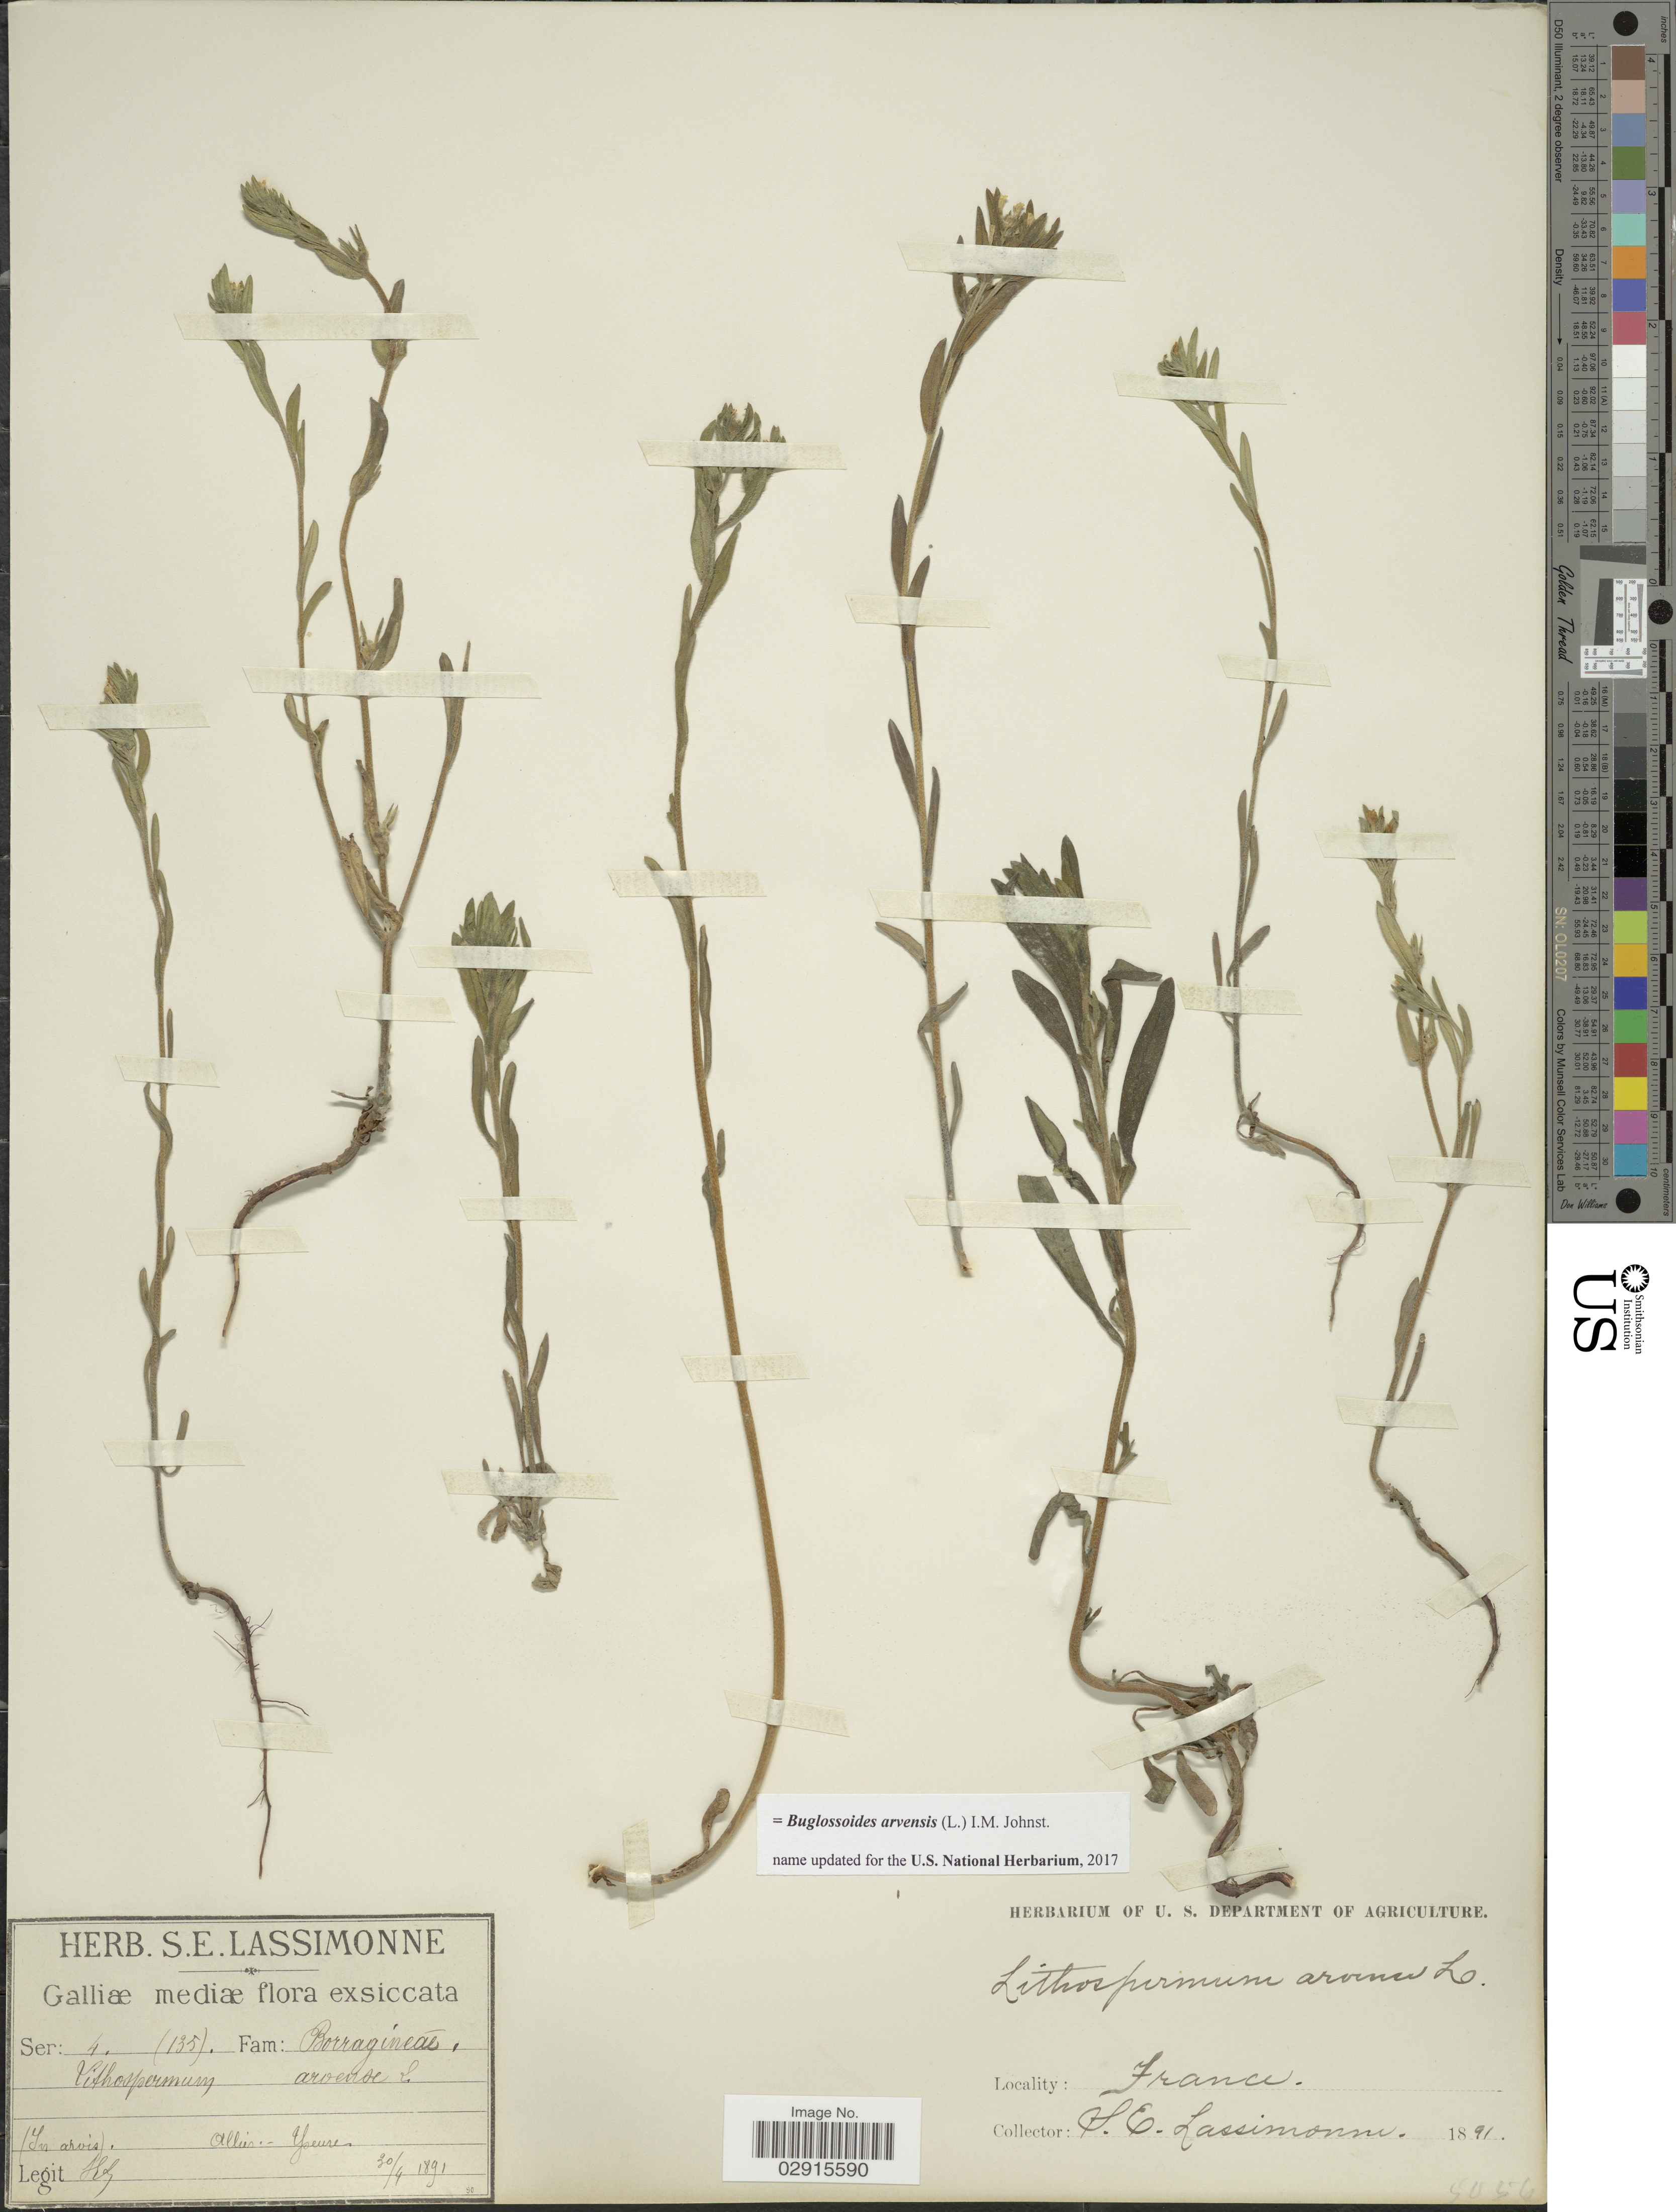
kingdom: Plantae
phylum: Tracheophyta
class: Magnoliopsida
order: Boraginales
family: Boraginaceae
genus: Buglossoides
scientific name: Buglossoides arvensis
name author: (L.) I.M. Johnst.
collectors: S. Lassimonne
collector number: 4(135)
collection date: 1891-04-30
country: France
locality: Galliæ, Allier-Yzeure.